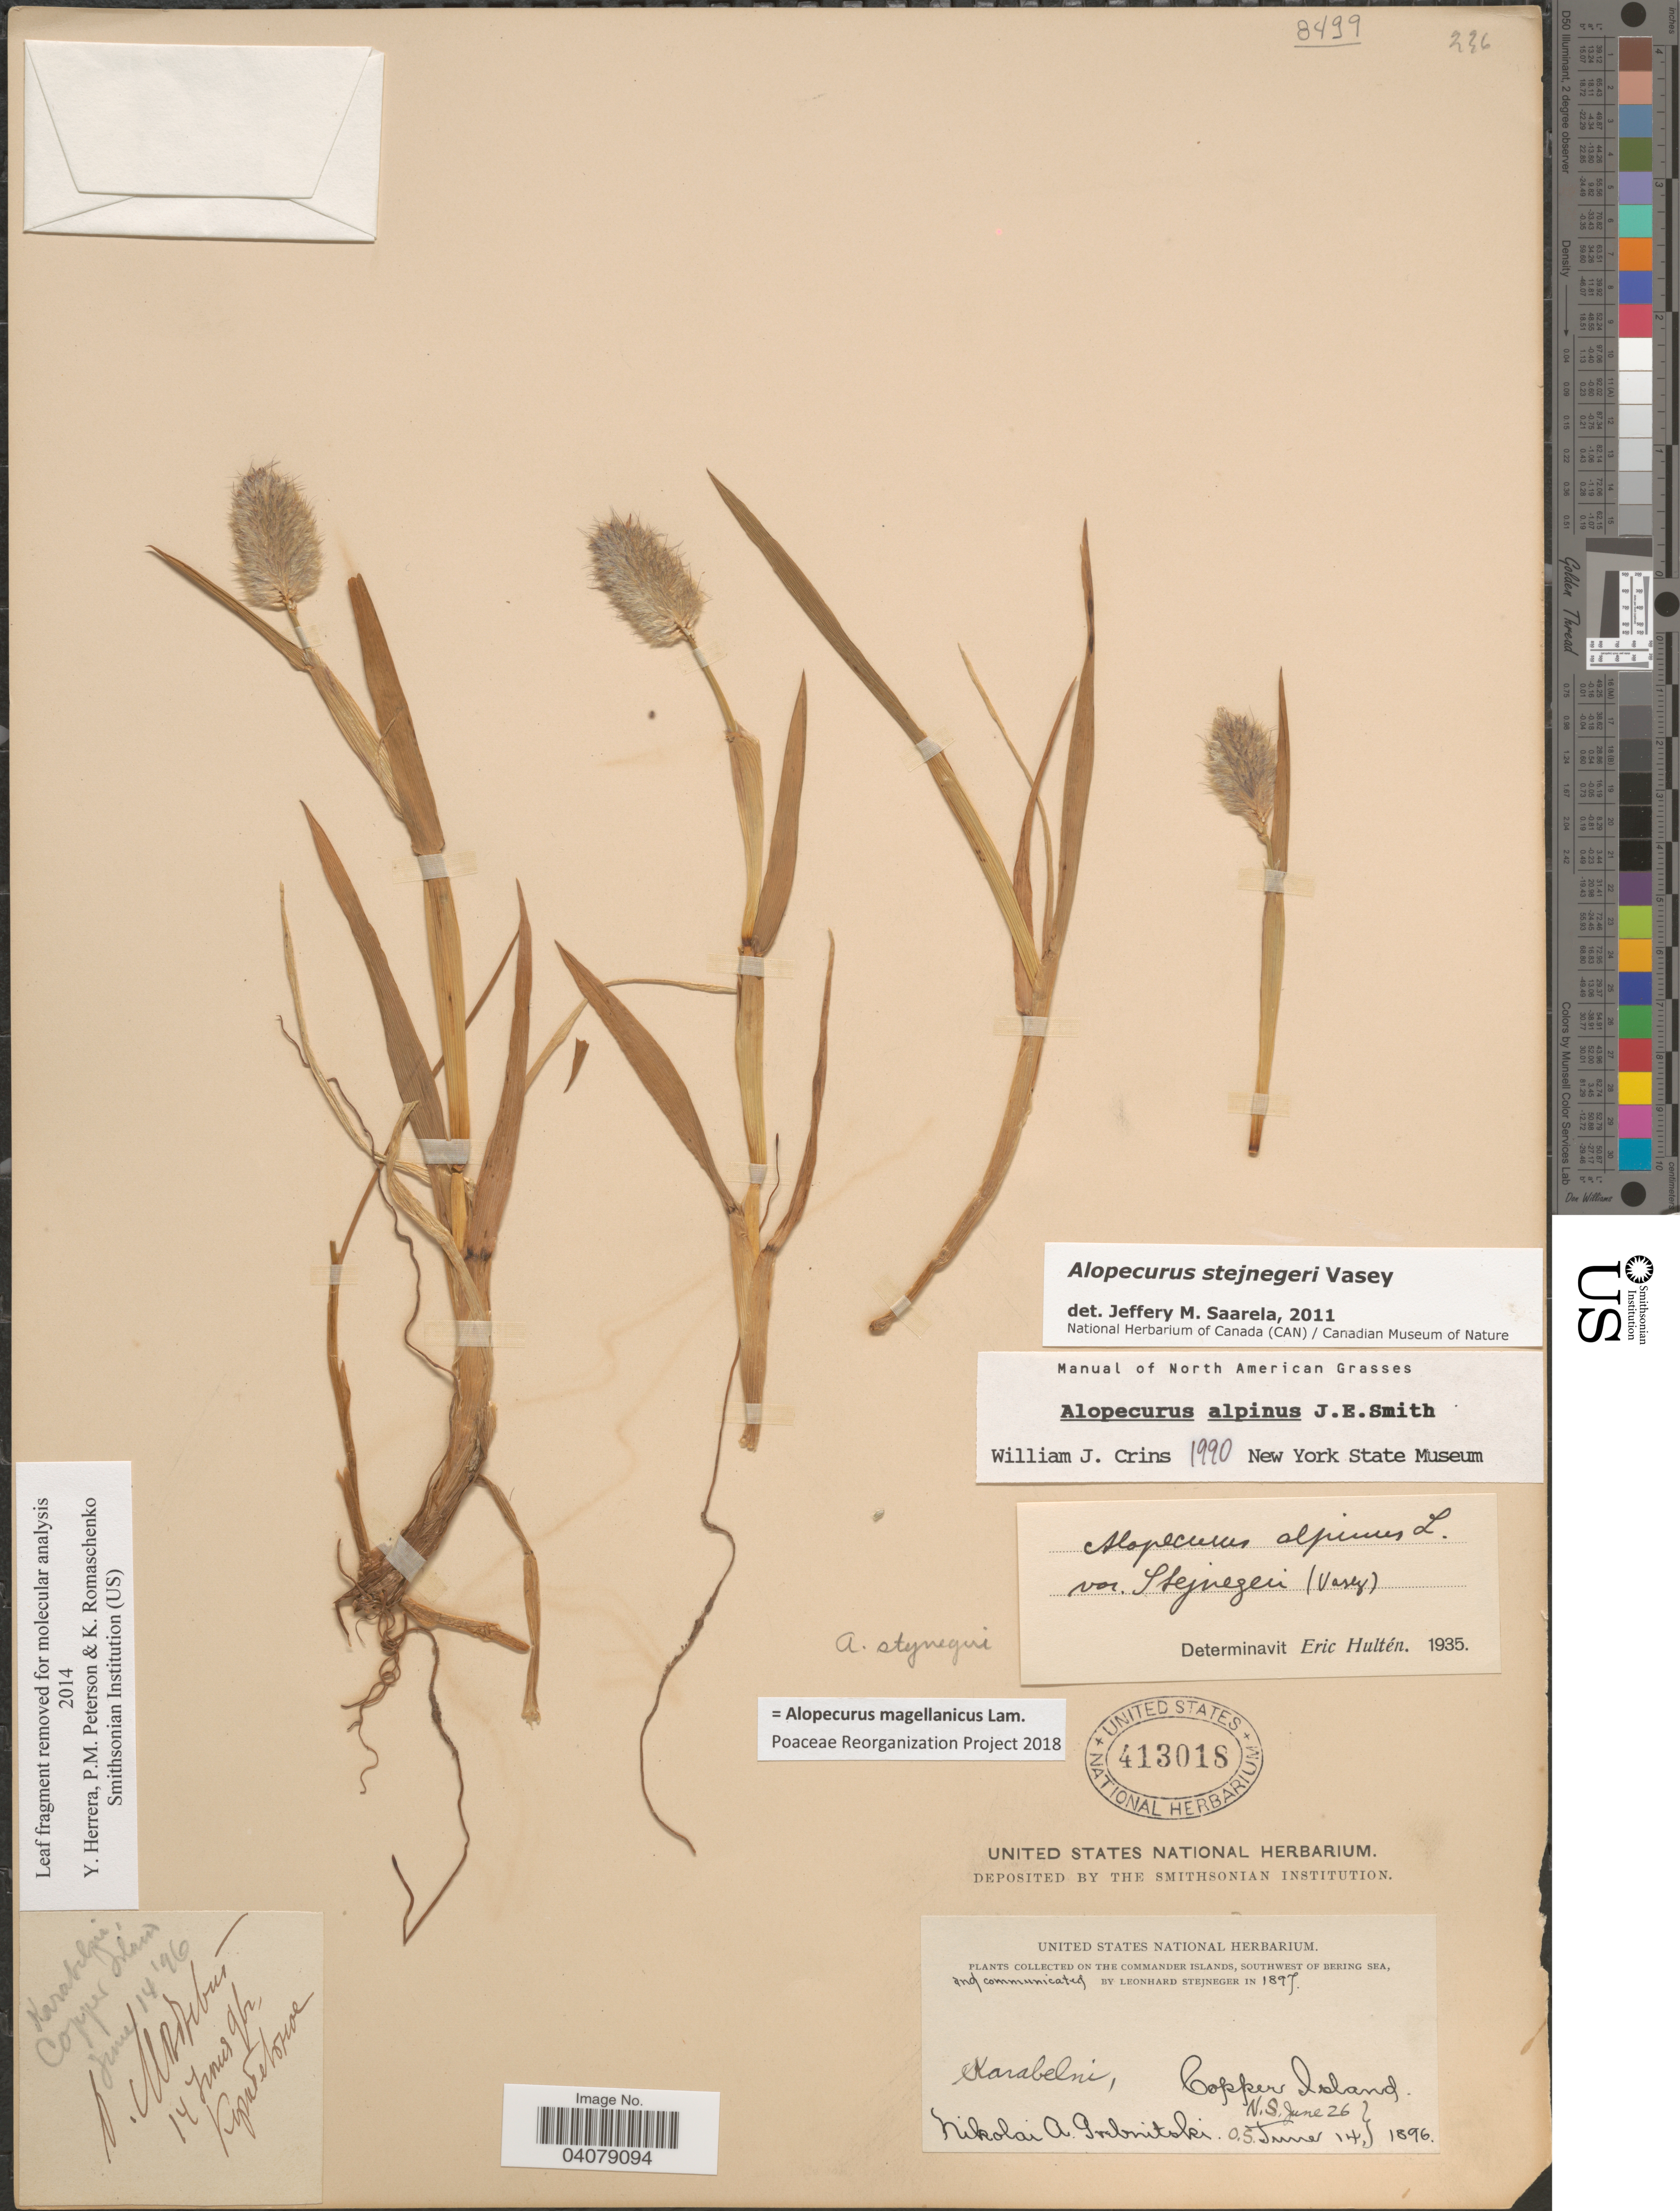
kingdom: Plantae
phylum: Tracheophyta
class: Liliopsida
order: Poales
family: Poaceae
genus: Alopecurus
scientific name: Alopecurus magellanicus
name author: Lam.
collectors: N. Grebritski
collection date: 1896-06-14/1896-06-26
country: Russian Federation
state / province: Kamchatka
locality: On the Commander Islands, southwest of Bering Sea. Karabelni, Copper Island.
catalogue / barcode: US 413018